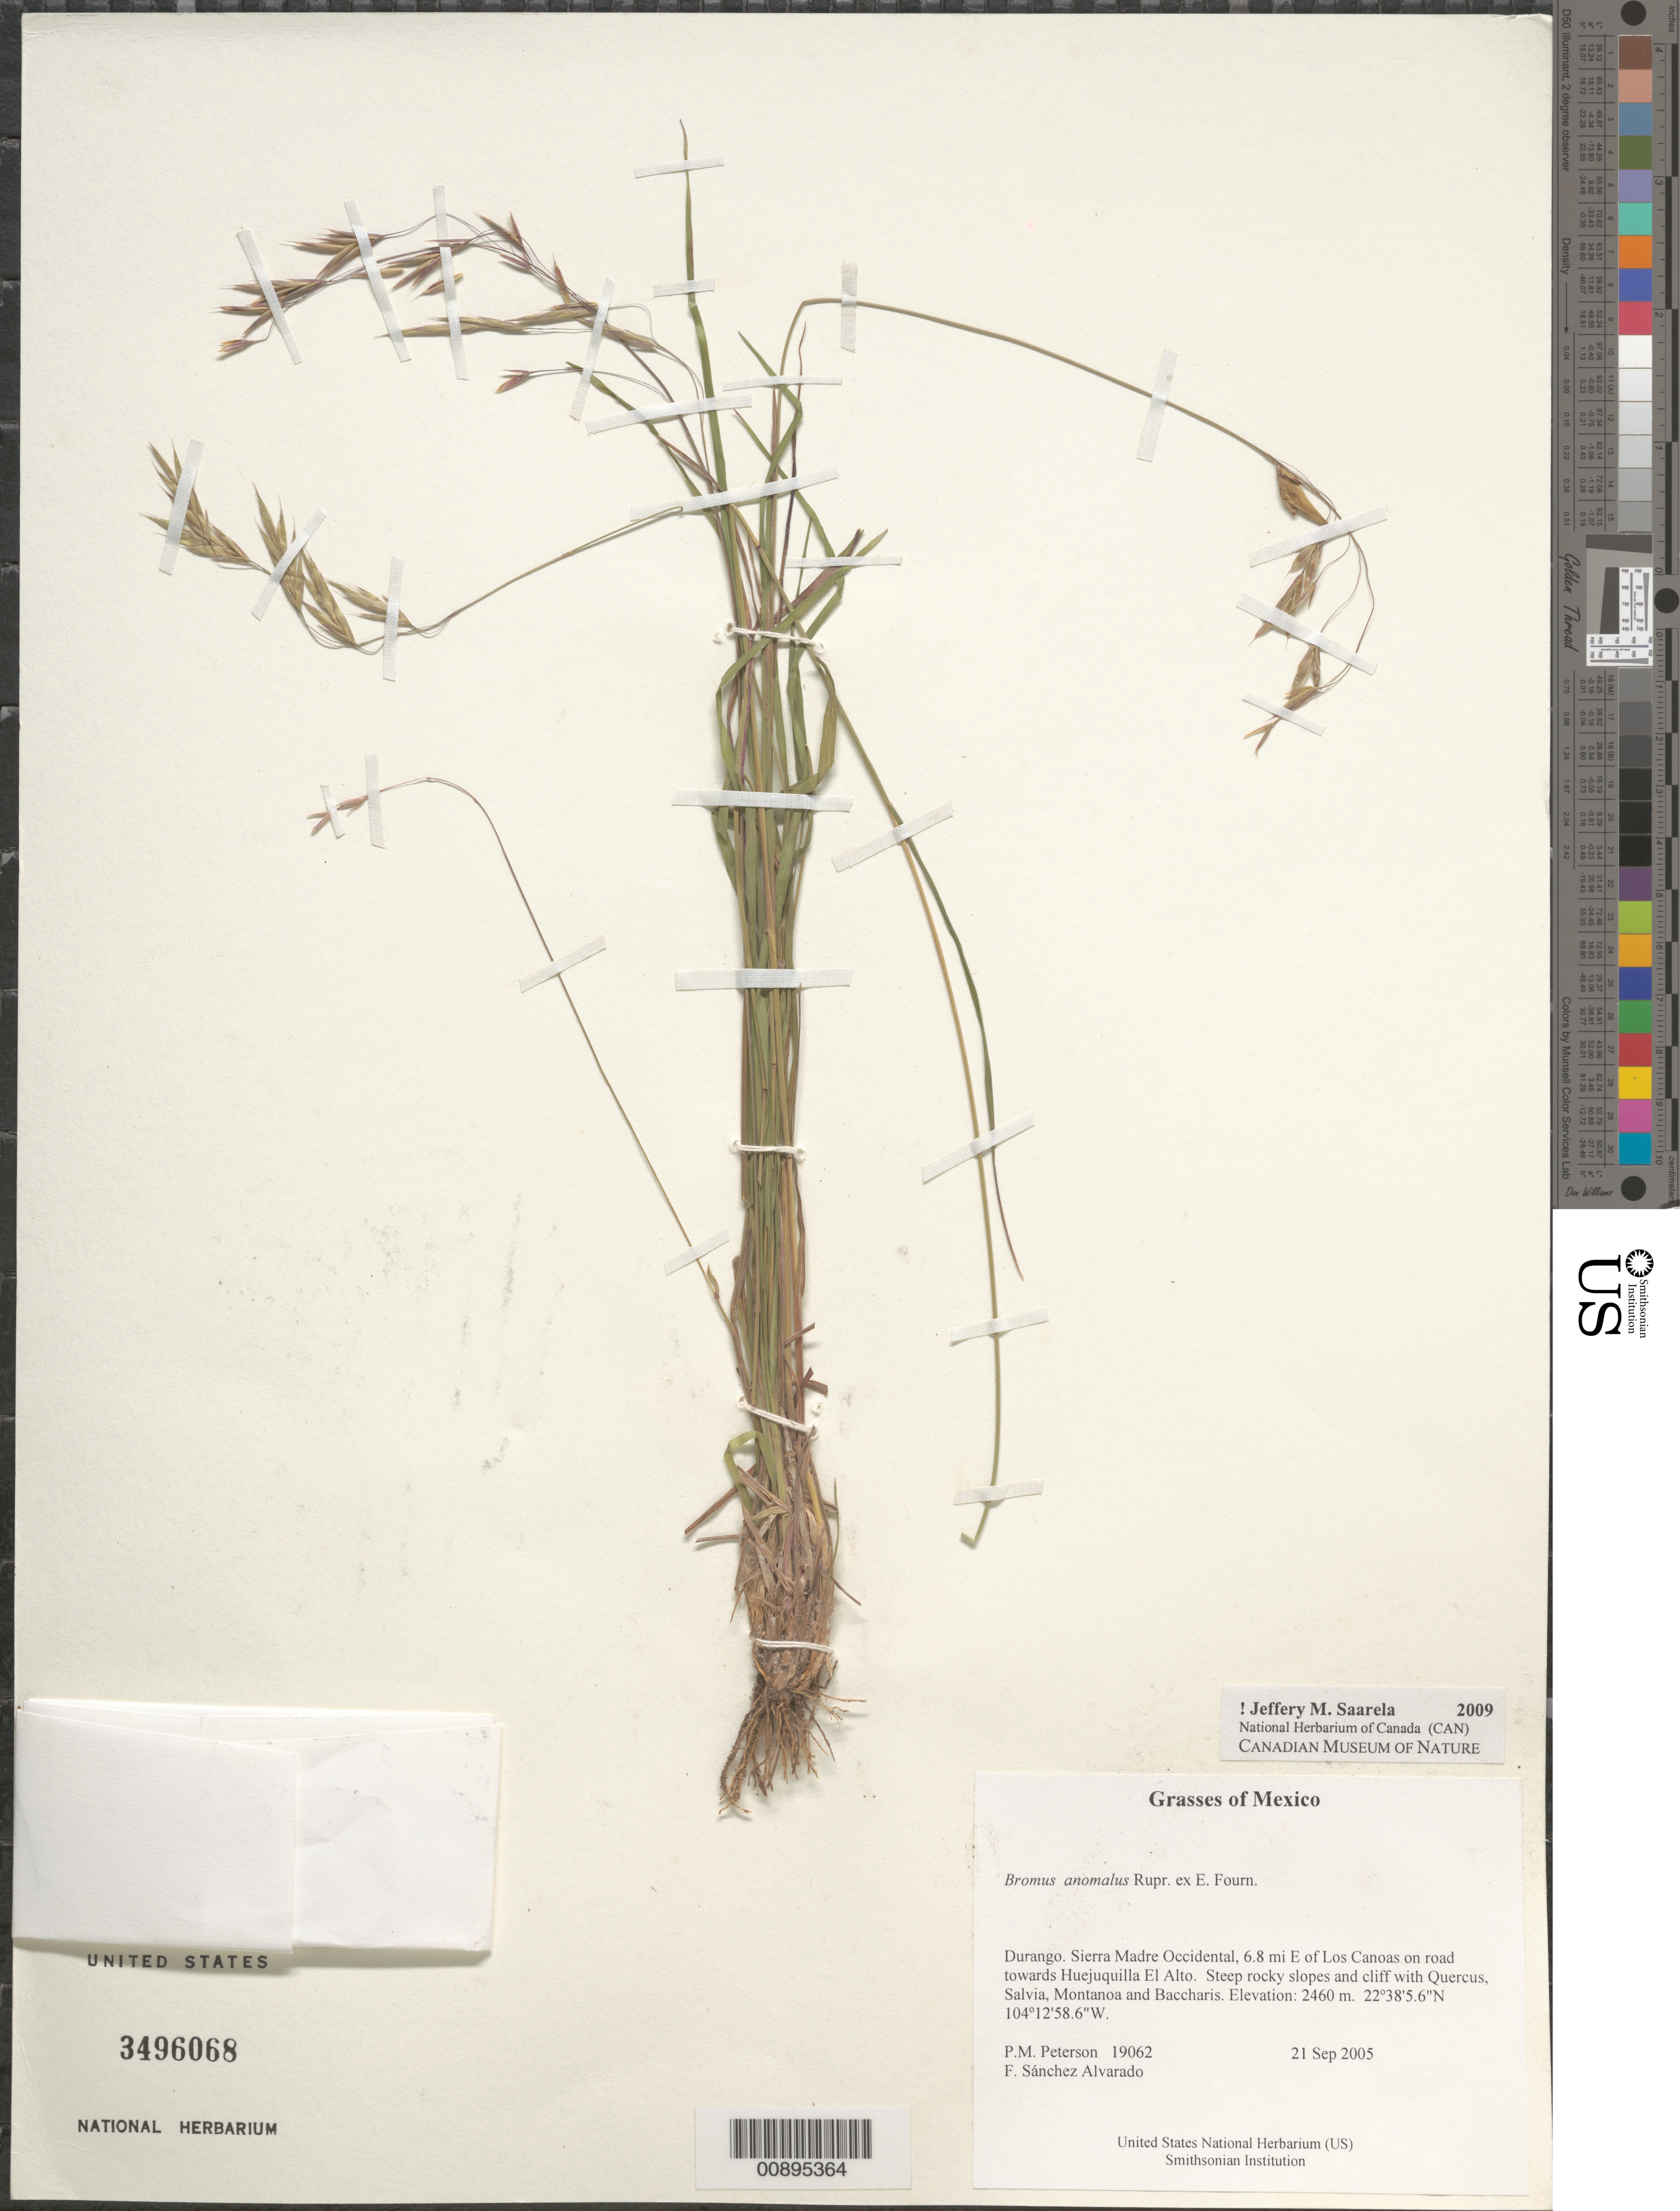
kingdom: Plantae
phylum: Tracheophyta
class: Liliopsida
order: Poales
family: Poaceae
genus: Bromus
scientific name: Bromus anomalus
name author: Rupr. ex E. Fourn.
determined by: Saarela, J. M., (CAN), Canadian Museum of Nature (CANADA)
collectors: P. M. Peterson & F. Sánchez Alvarado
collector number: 19062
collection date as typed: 21 Sep 2005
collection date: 2005-09-21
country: Mexico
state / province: Durango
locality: Sierra Madre Occidental, 6.8 mi E of Los Canoas on road towards Huejuquilla El Alto. Steep rocky slopes and cliff with Quercus, Salvia, Montanoa and Baccharis.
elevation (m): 2460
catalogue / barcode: US 3496068